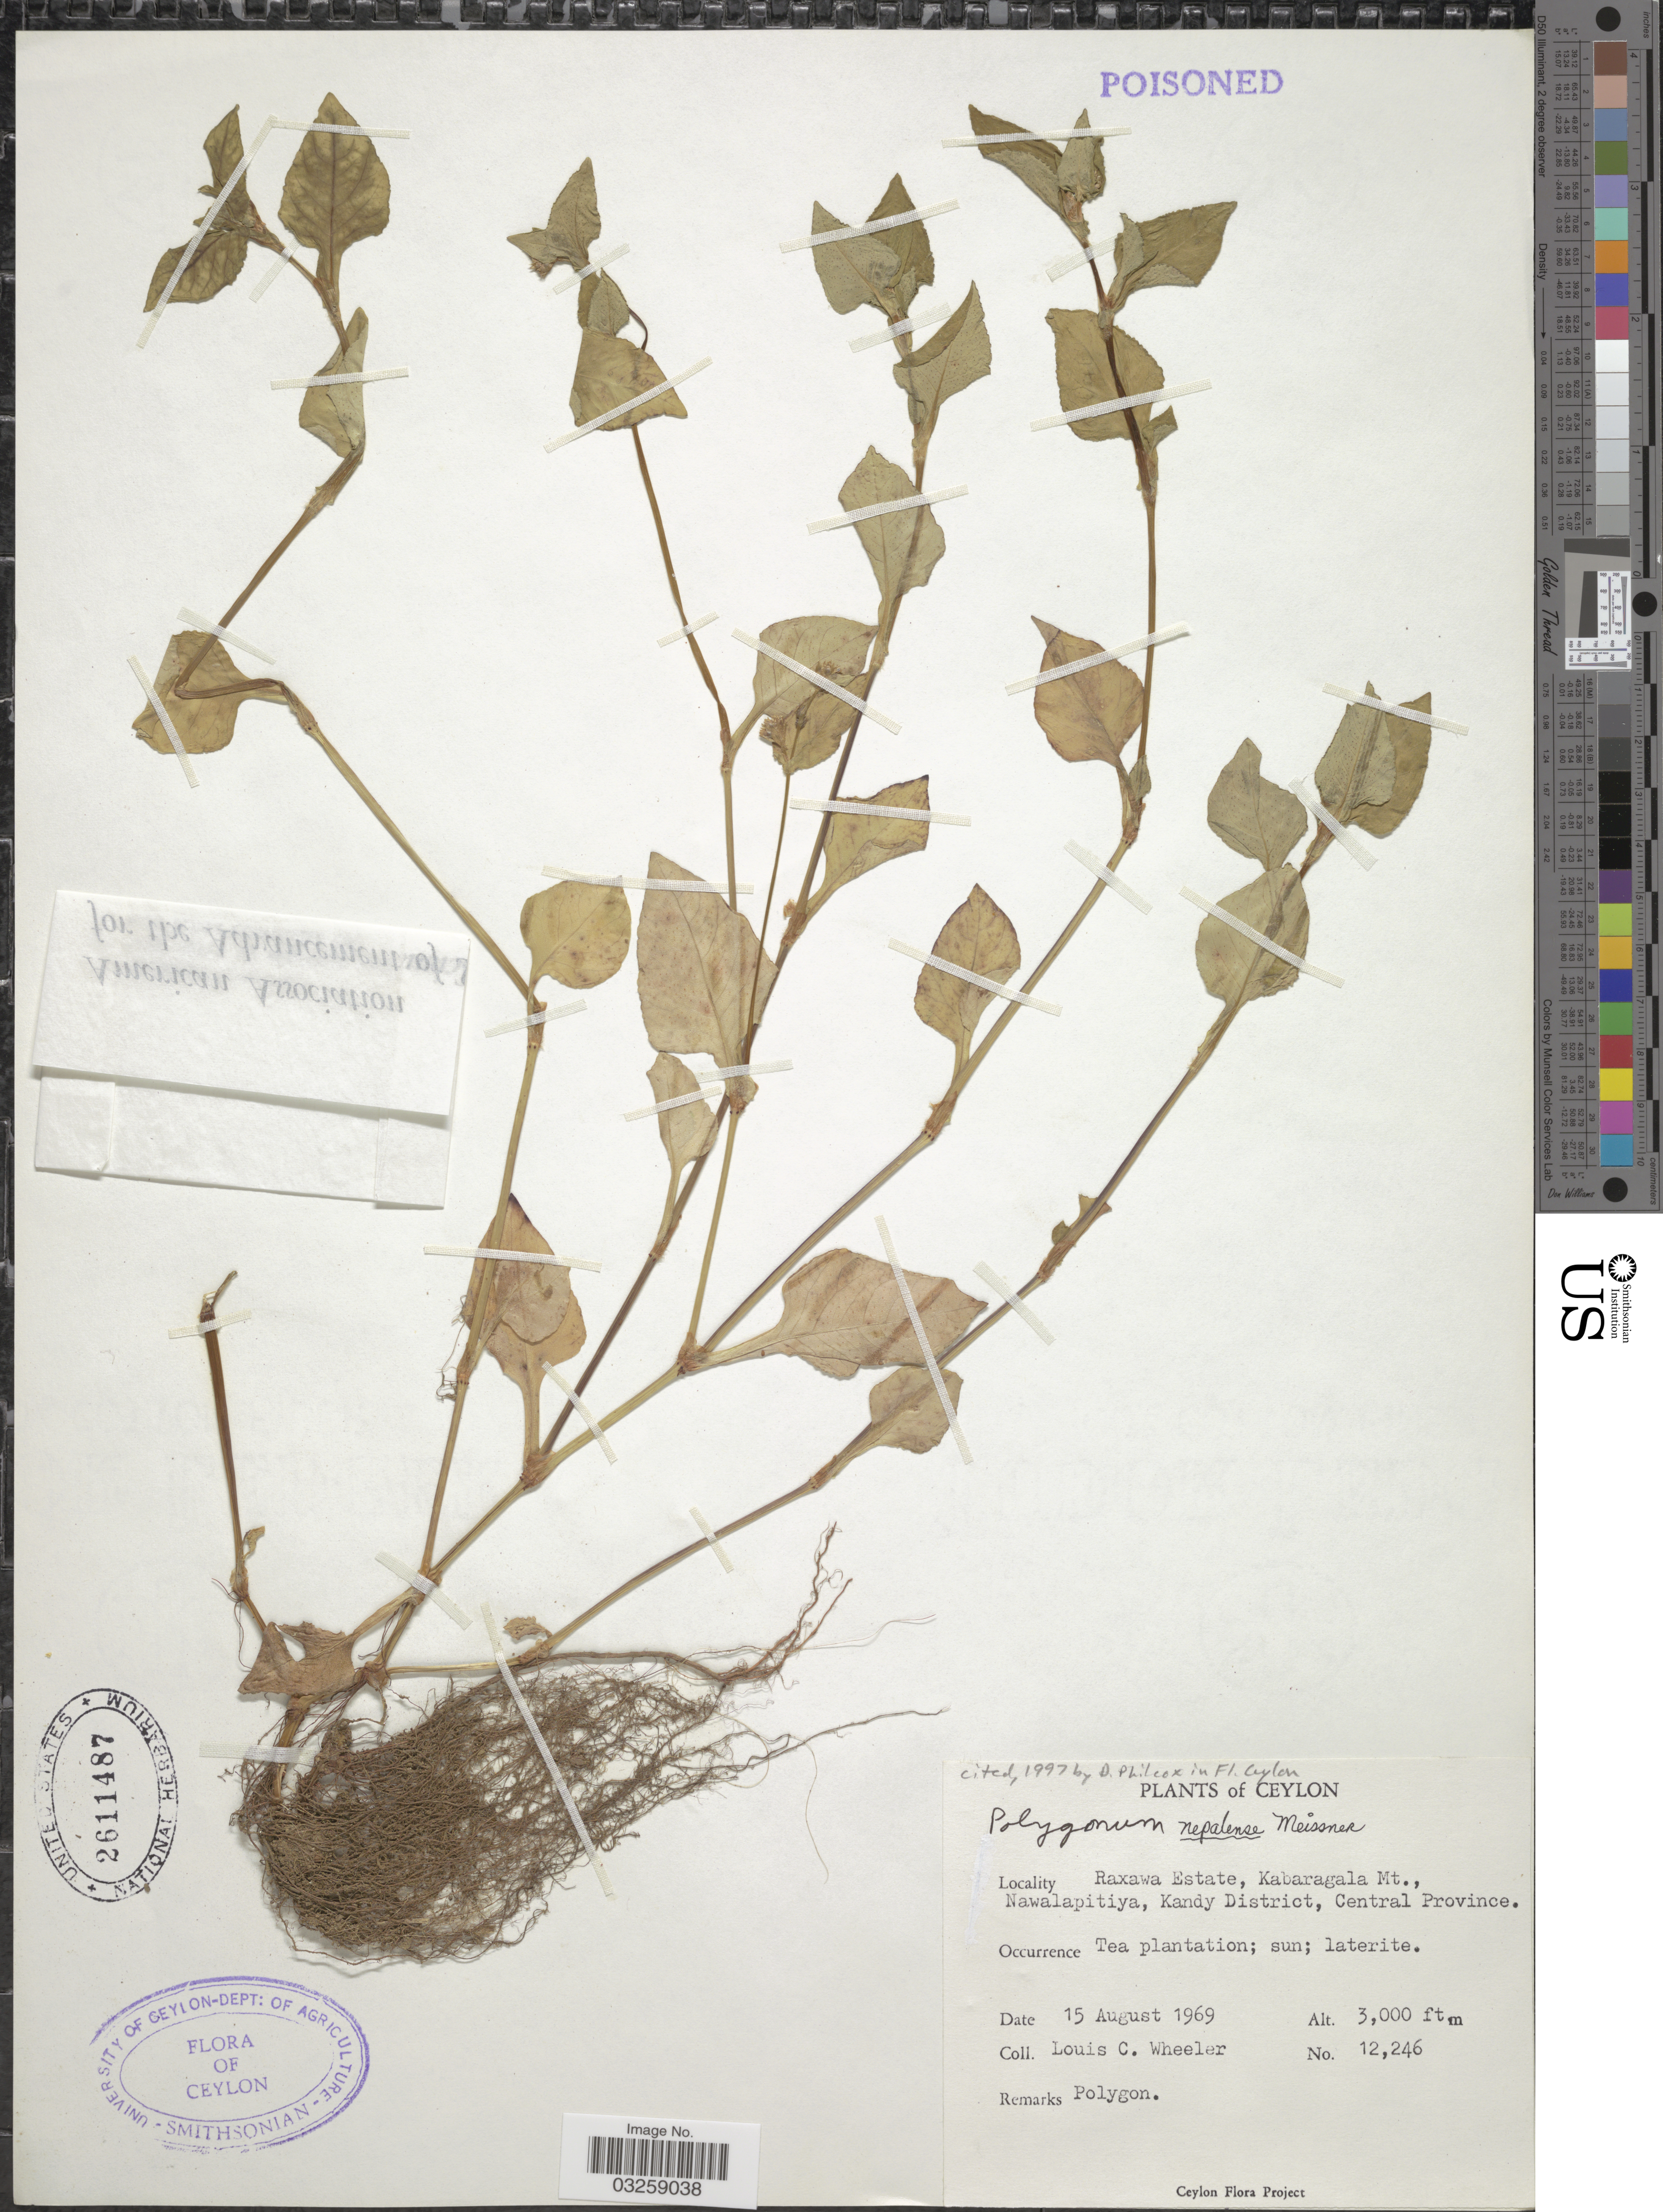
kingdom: Plantae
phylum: Tracheophyta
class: Magnoliopsida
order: Caryophyllales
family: Polygonaceae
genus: Polygonum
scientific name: Polygonum nepalense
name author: Meisn.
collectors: L. C. Wheeler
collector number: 12246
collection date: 1969-08-15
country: Sri Lanka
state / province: Central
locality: Ceylon. Raxawa Estate, Kabaragala Mt., Nawalapitiya, Kandy District, Central Province.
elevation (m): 914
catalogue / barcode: US 2611487